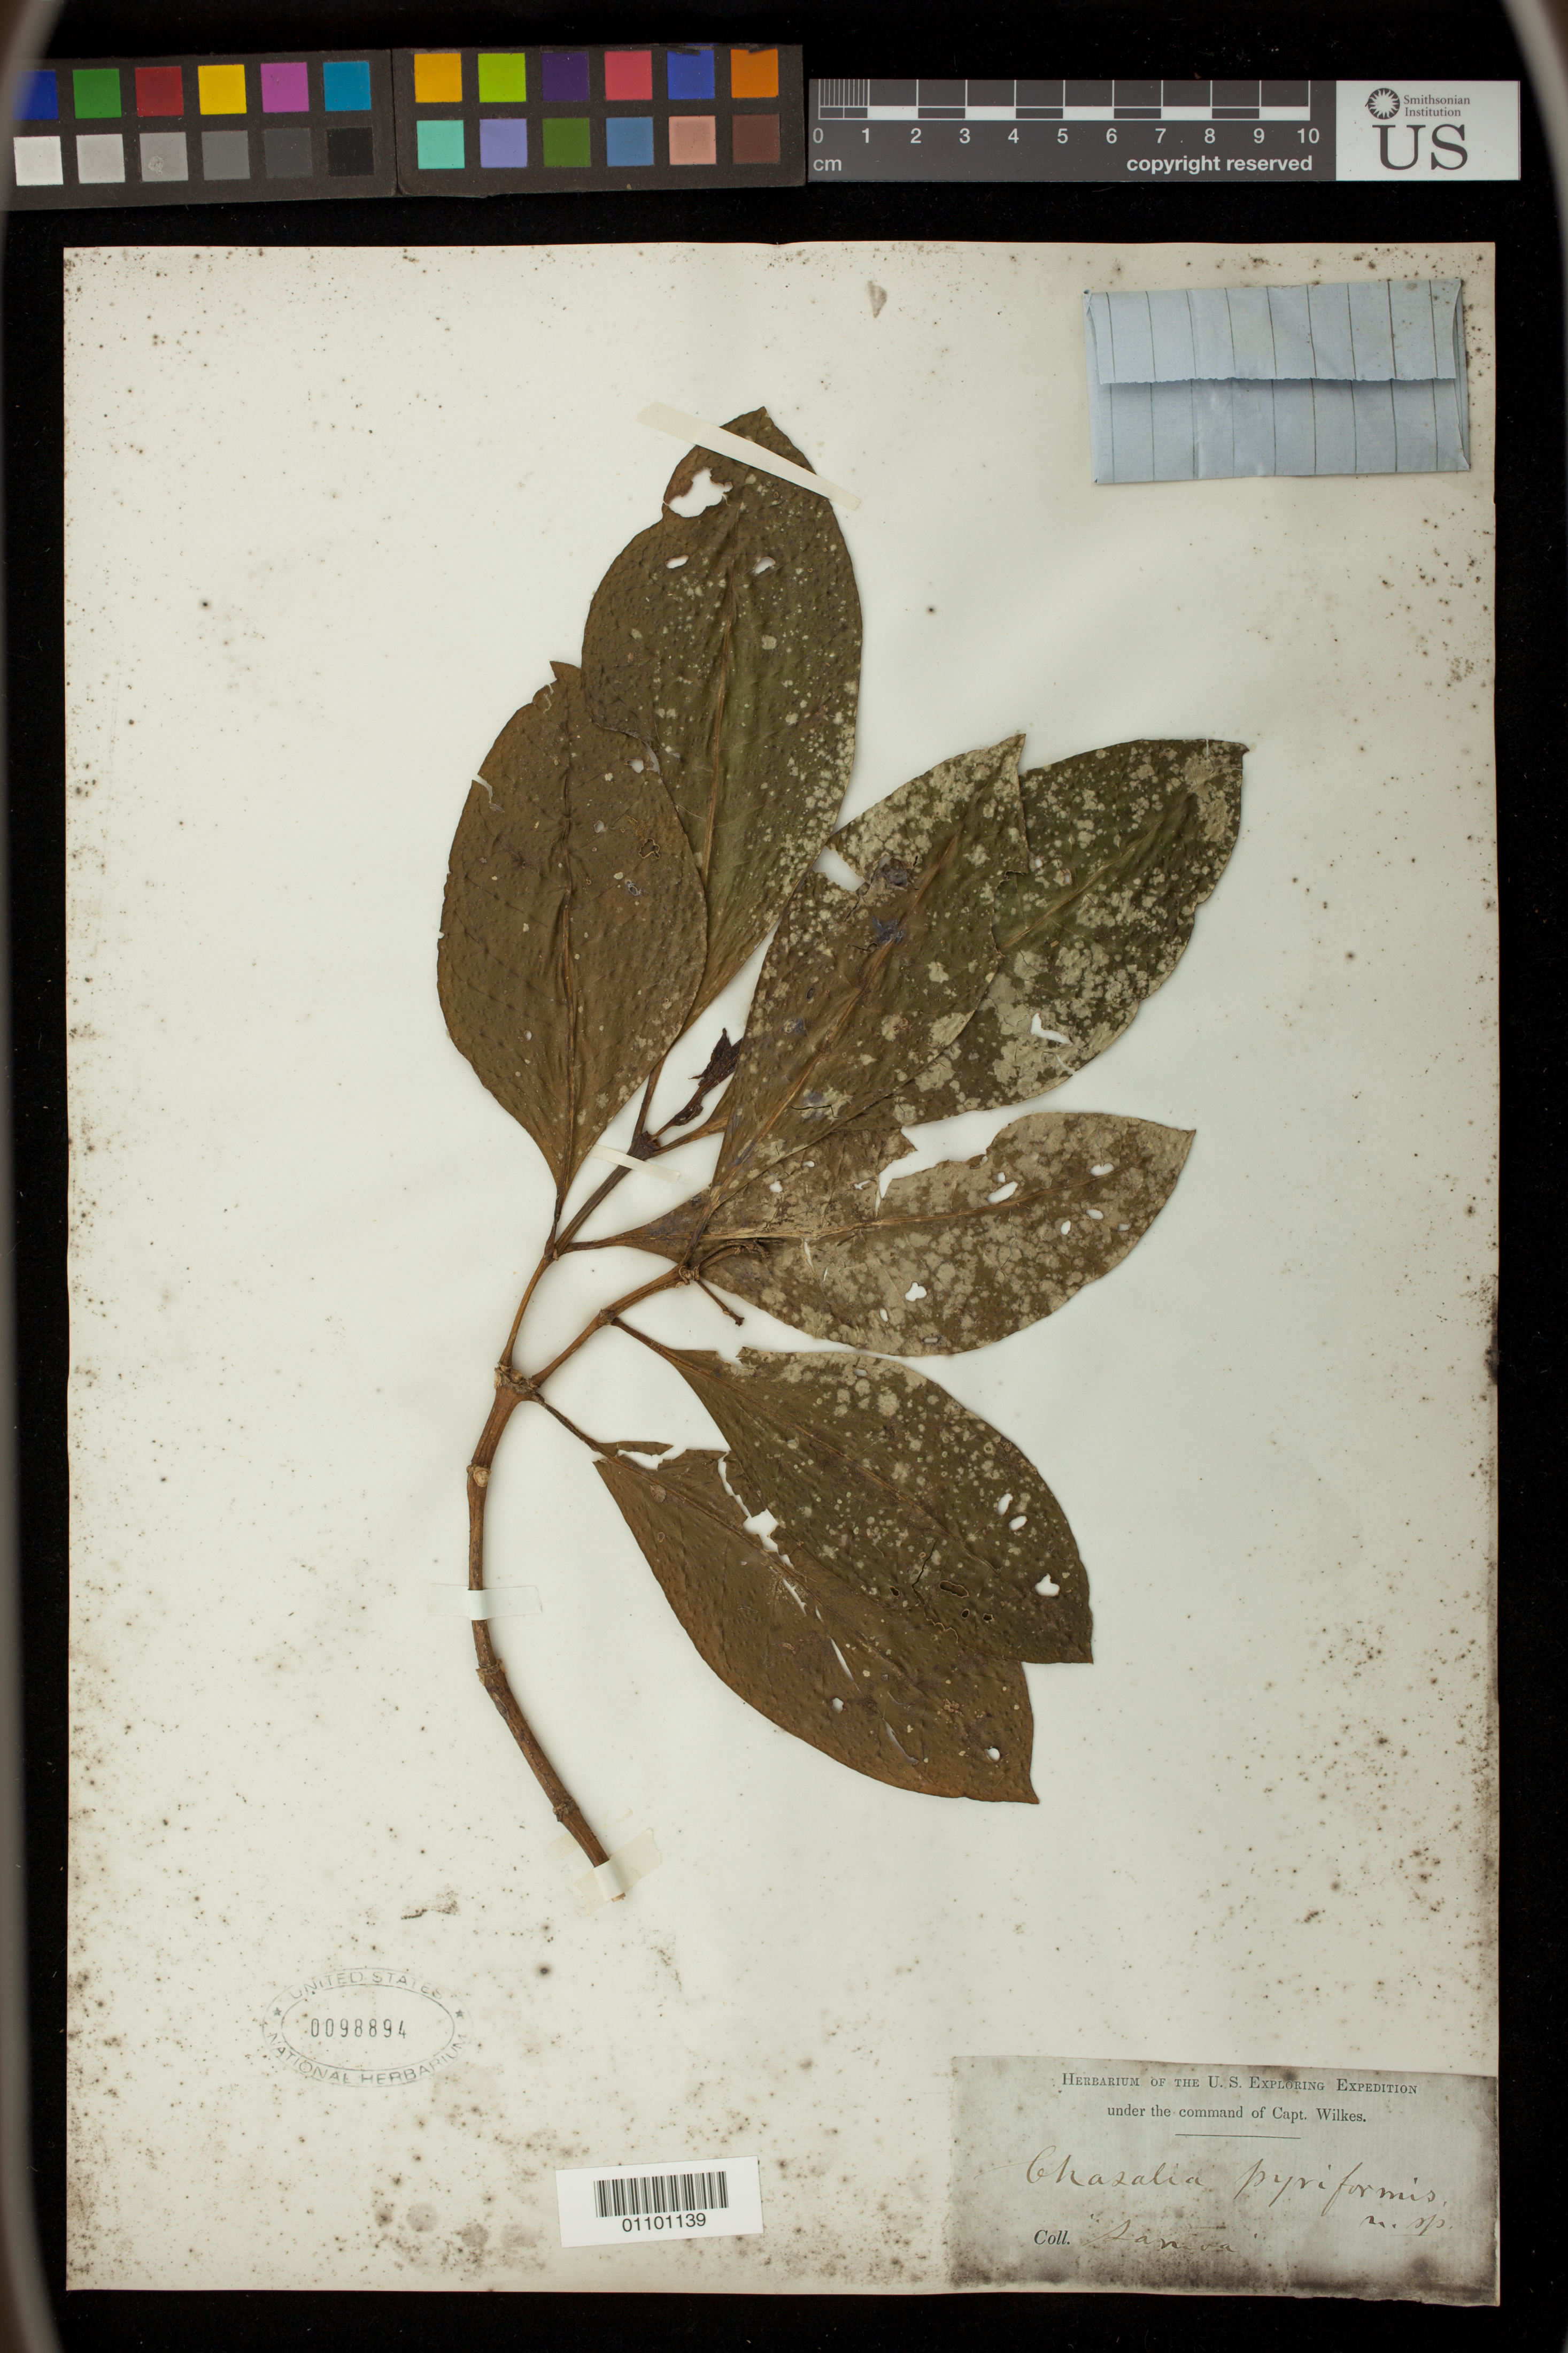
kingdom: Plantae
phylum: Tracheophyta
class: Magnoliopsida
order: Gentianales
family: Rubiaceae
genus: Chassalia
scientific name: Chassalia pyrifomis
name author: A. Gray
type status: Type Collection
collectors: Wilkes Explor. Exped.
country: American Samoa / Samoa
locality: Samoa.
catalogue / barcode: US 98894